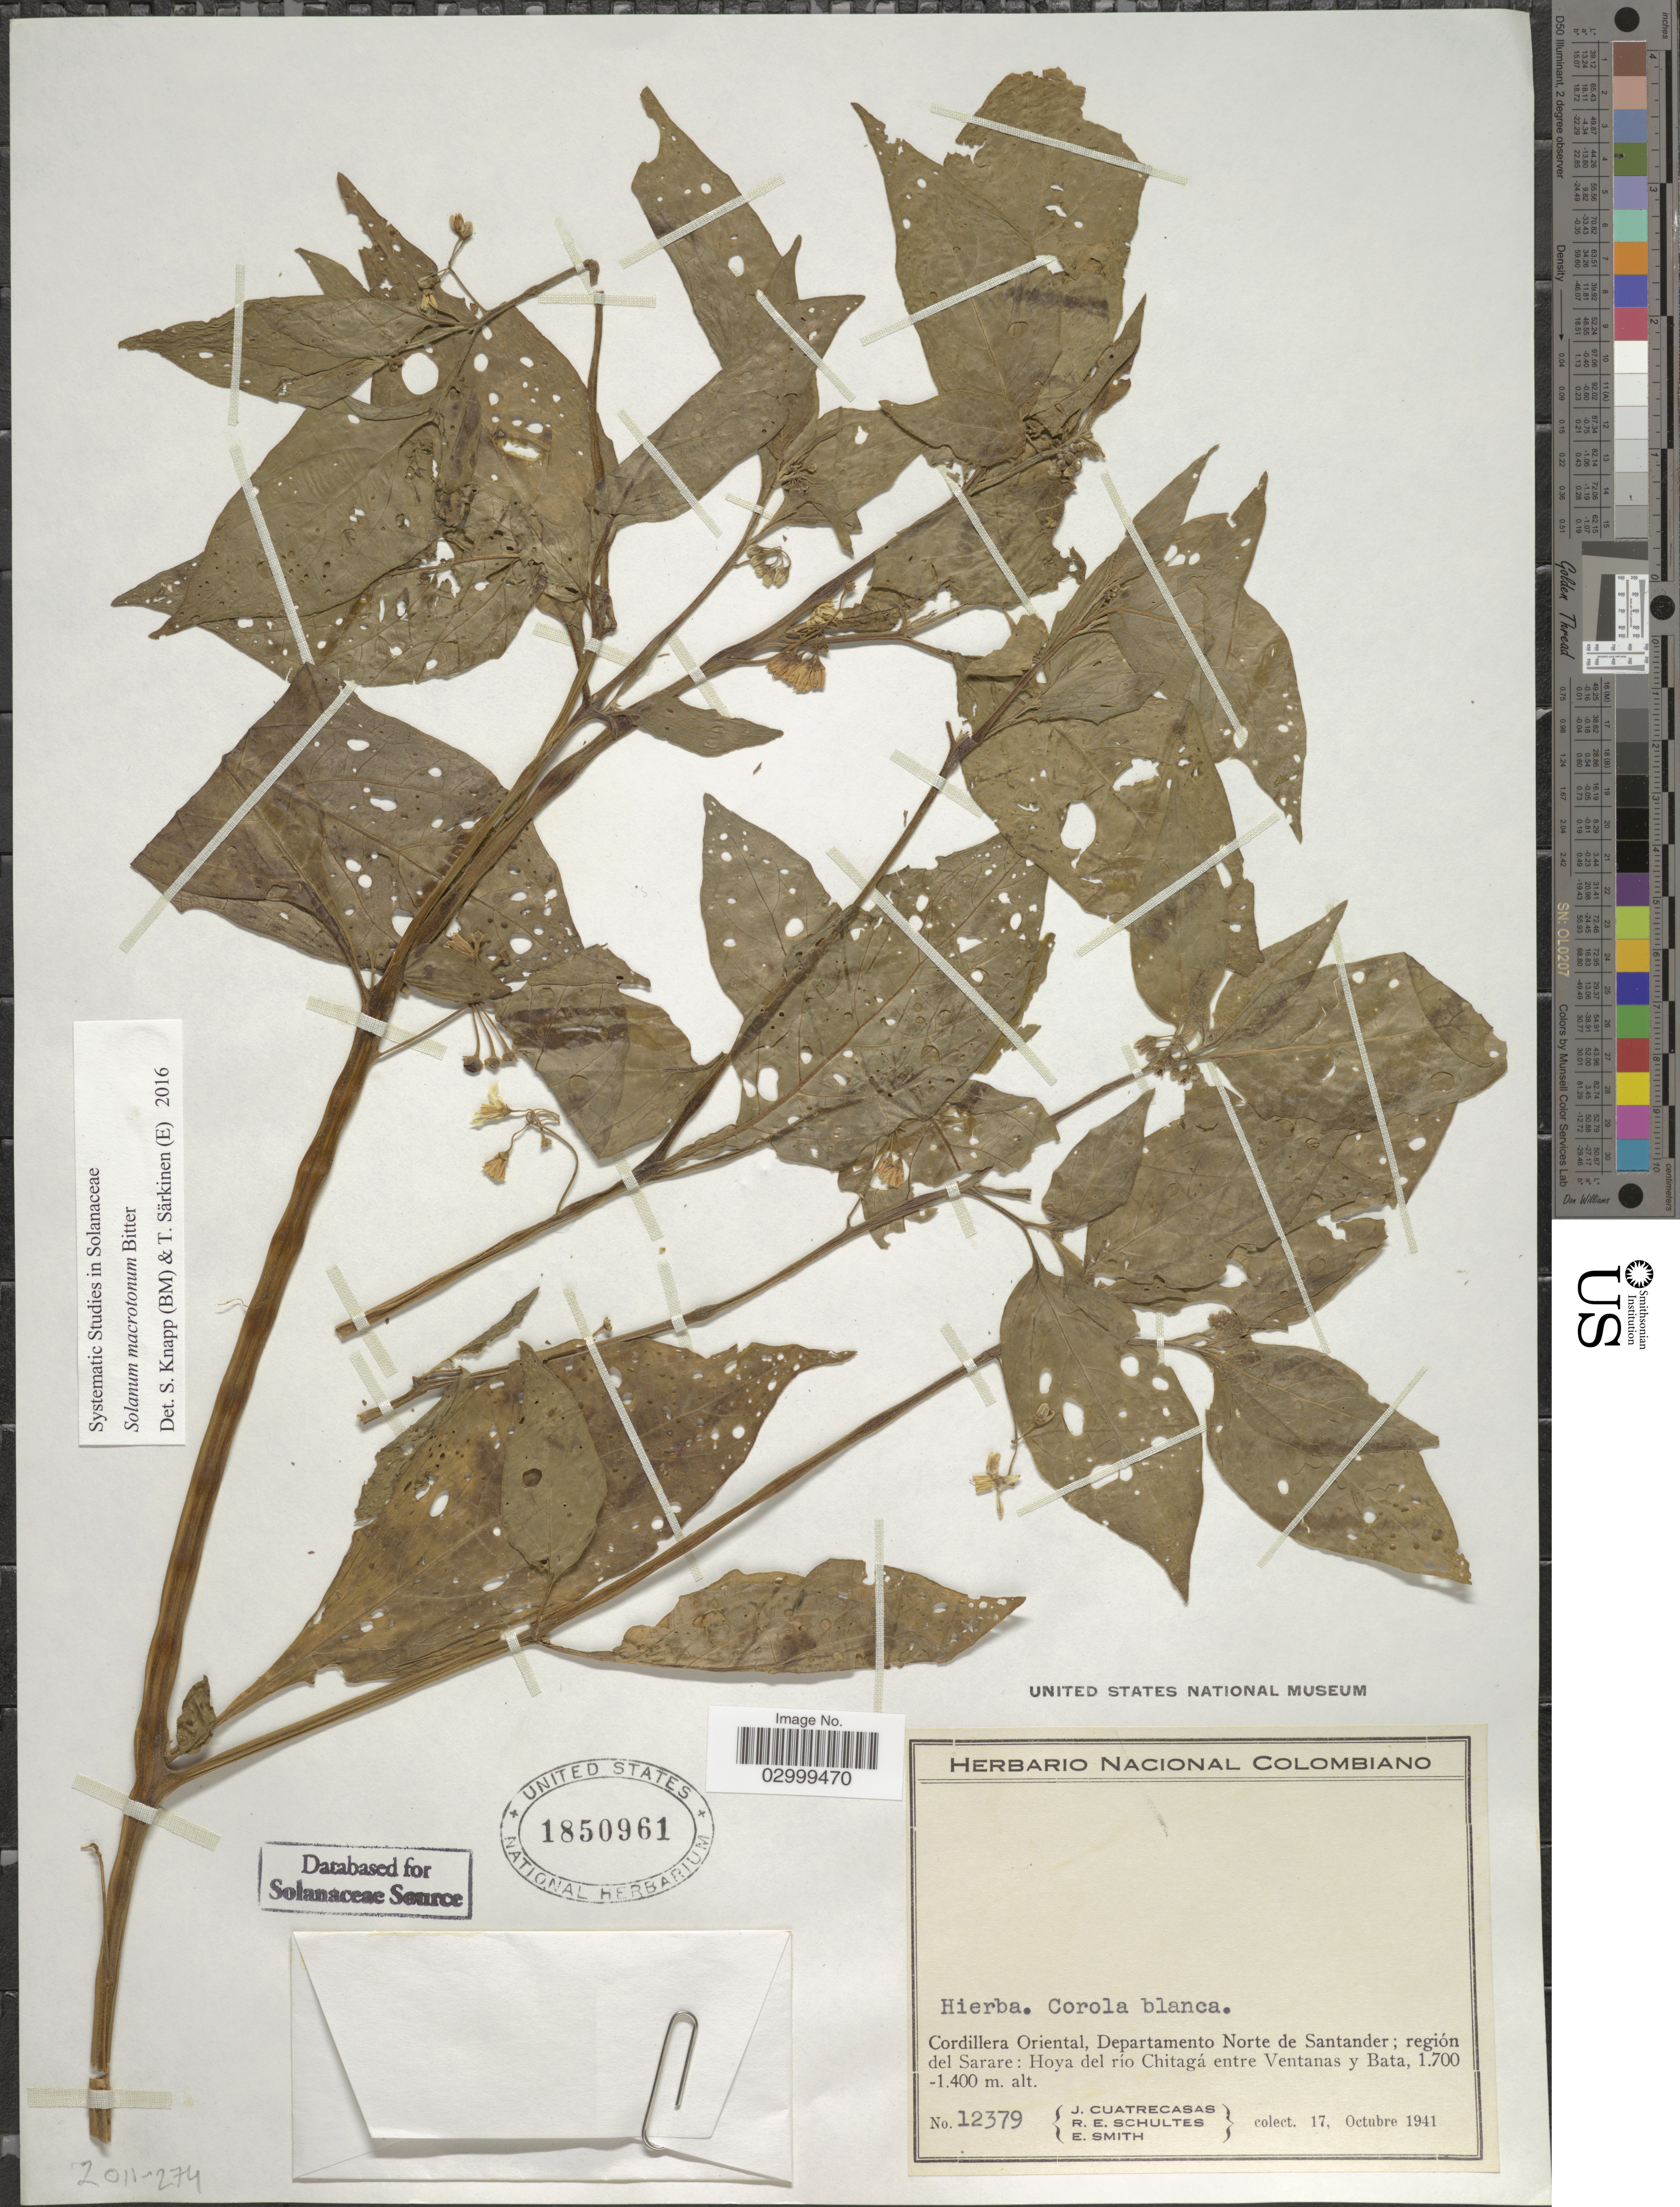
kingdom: Plantae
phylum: Tracheophyta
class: Magnoliopsida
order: Solanales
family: Solanaceae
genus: Solanum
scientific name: Solanum macrotonum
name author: Bitter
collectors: J. Cuatrecasas, R. E. Schultes & E. Smith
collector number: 12379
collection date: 1941-10-17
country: Colombia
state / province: Norte de Santander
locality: Cordillera Oriental, Departamento Norte de Santander; región del Sarare: Hoya del río Chitagá entre Ventamas y Bata.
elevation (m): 1400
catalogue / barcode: US 1850961